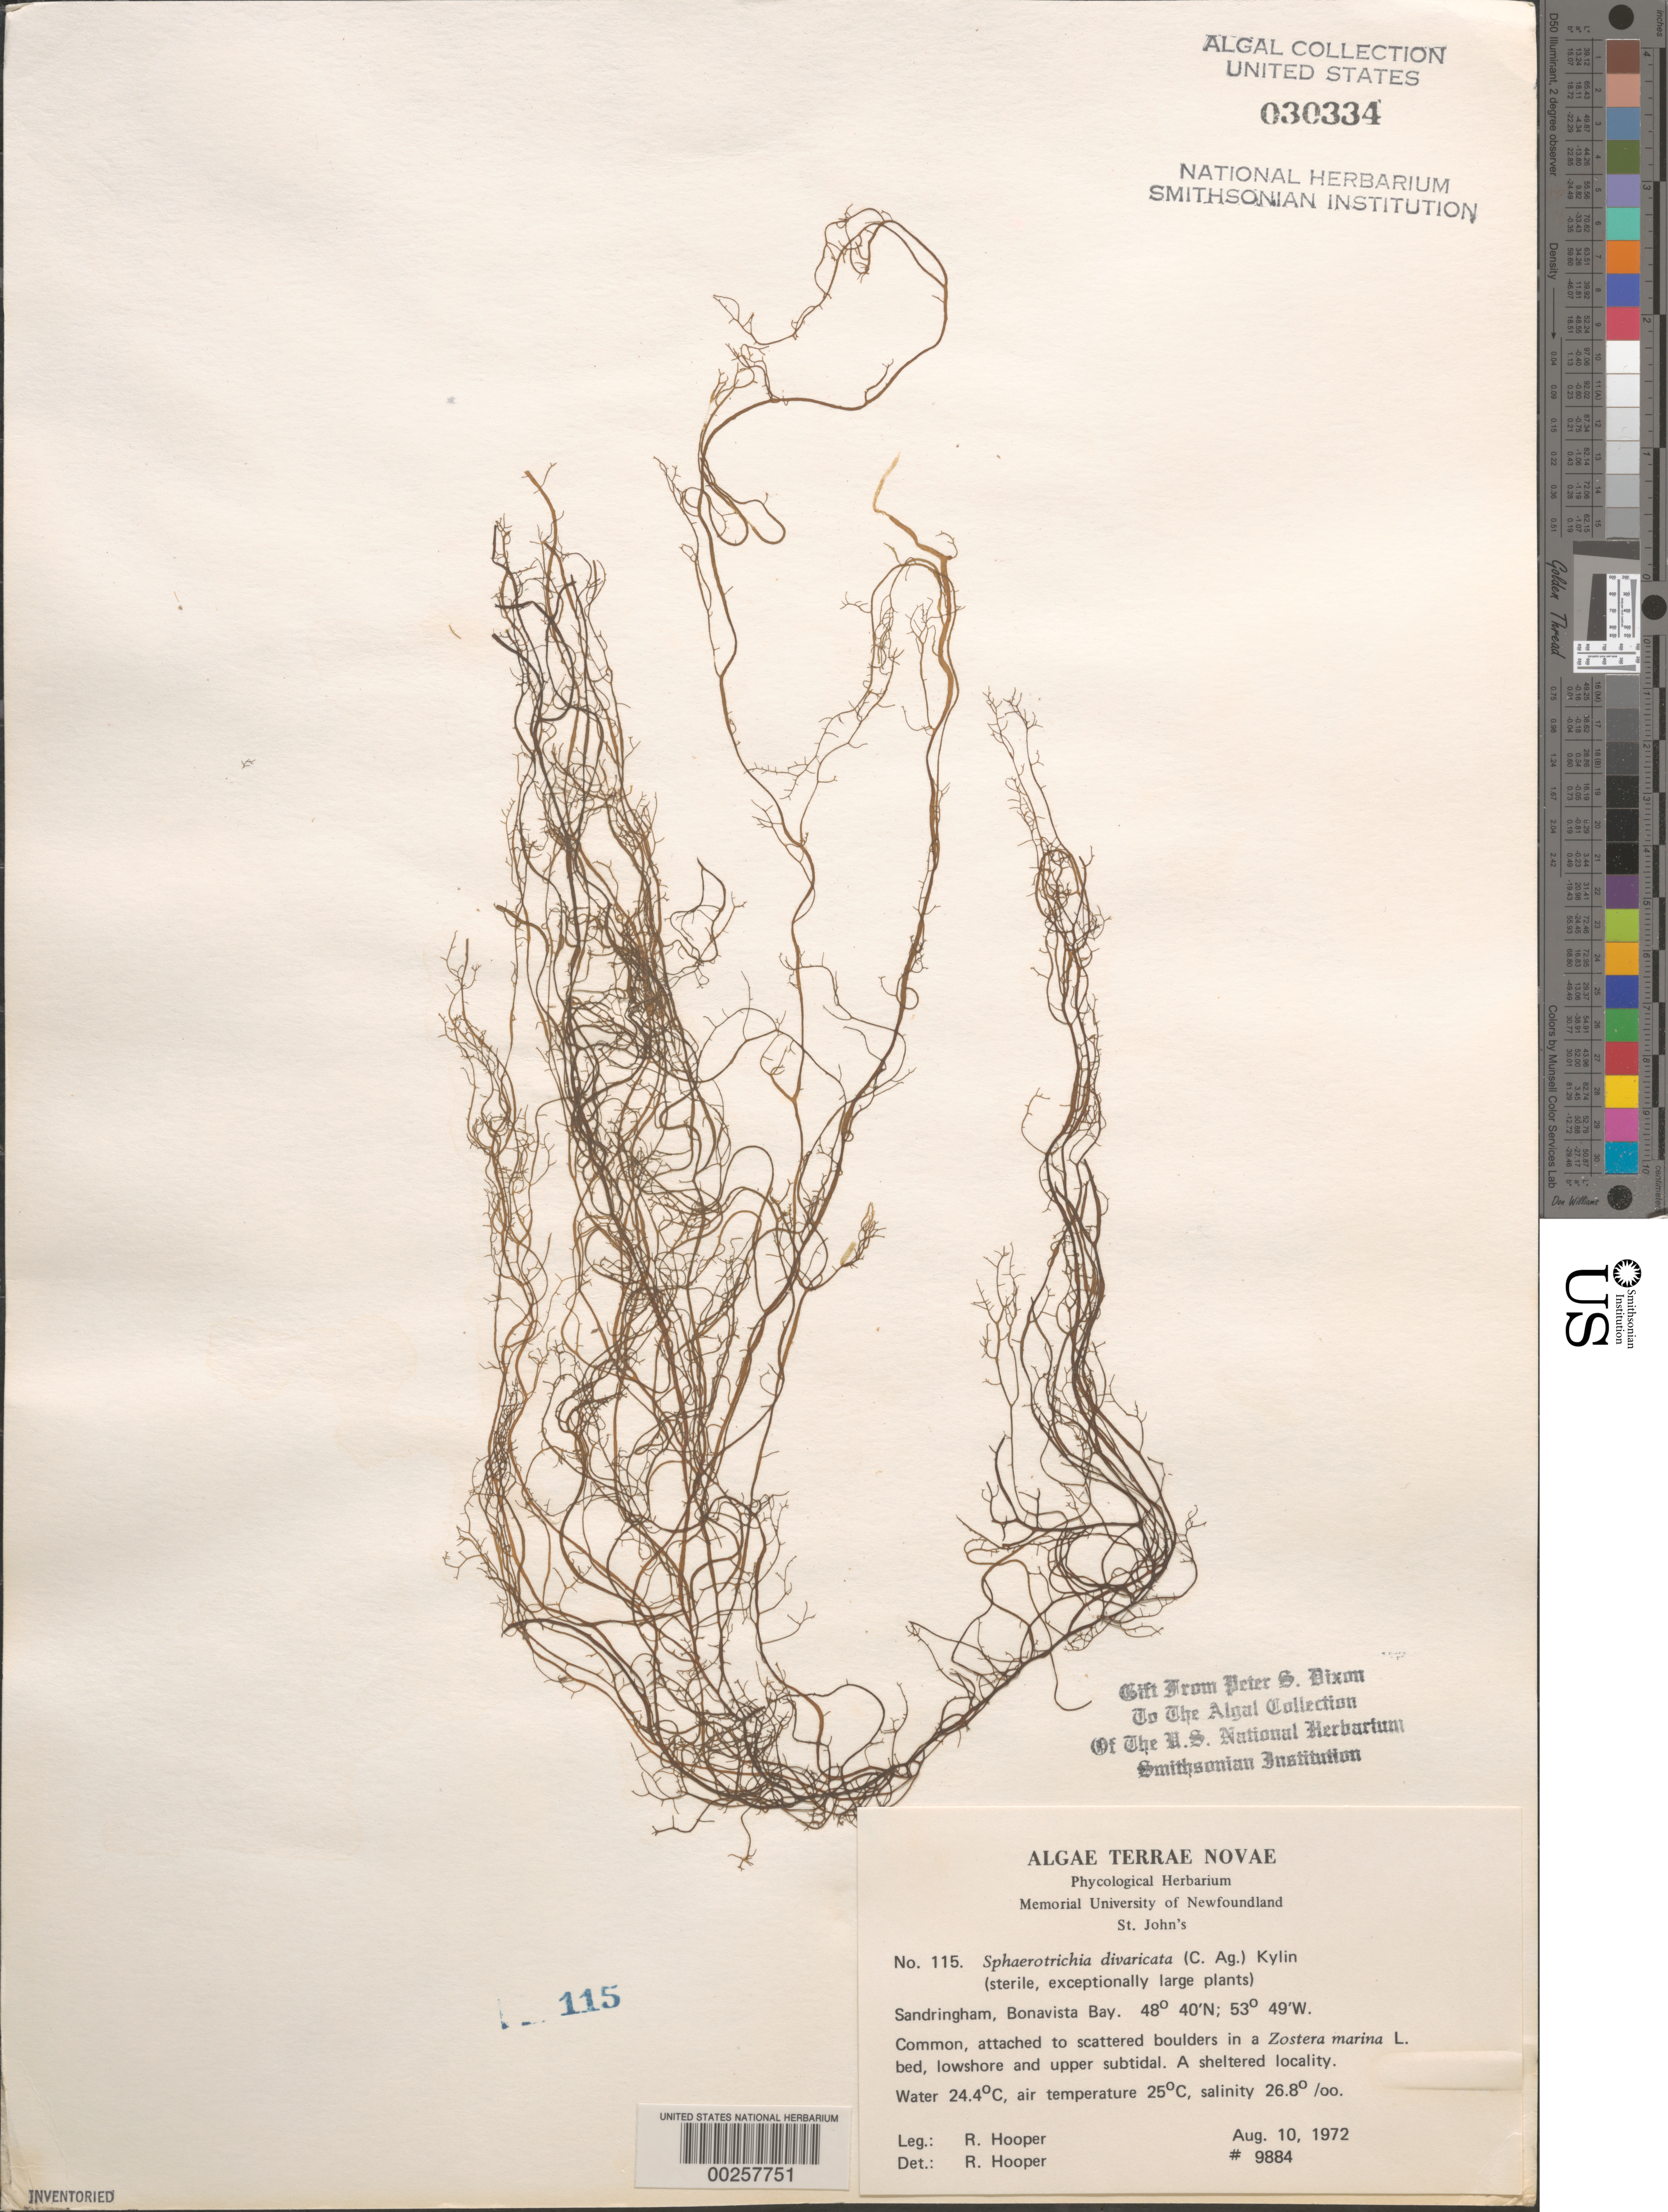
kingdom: Chromista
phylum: Ochrophyta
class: Phaeophyceae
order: Ectocarpales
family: Chordariaceae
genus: Sphaerotrichia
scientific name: Sphaerotrichia divaricata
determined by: Hooper, R. G.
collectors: R. G. Hooper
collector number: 9884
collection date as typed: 10 Aug 1972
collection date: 1972-08-10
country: Canada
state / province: Newfoundland and Labrador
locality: Sandringham, Bonavista Bay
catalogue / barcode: US 30334